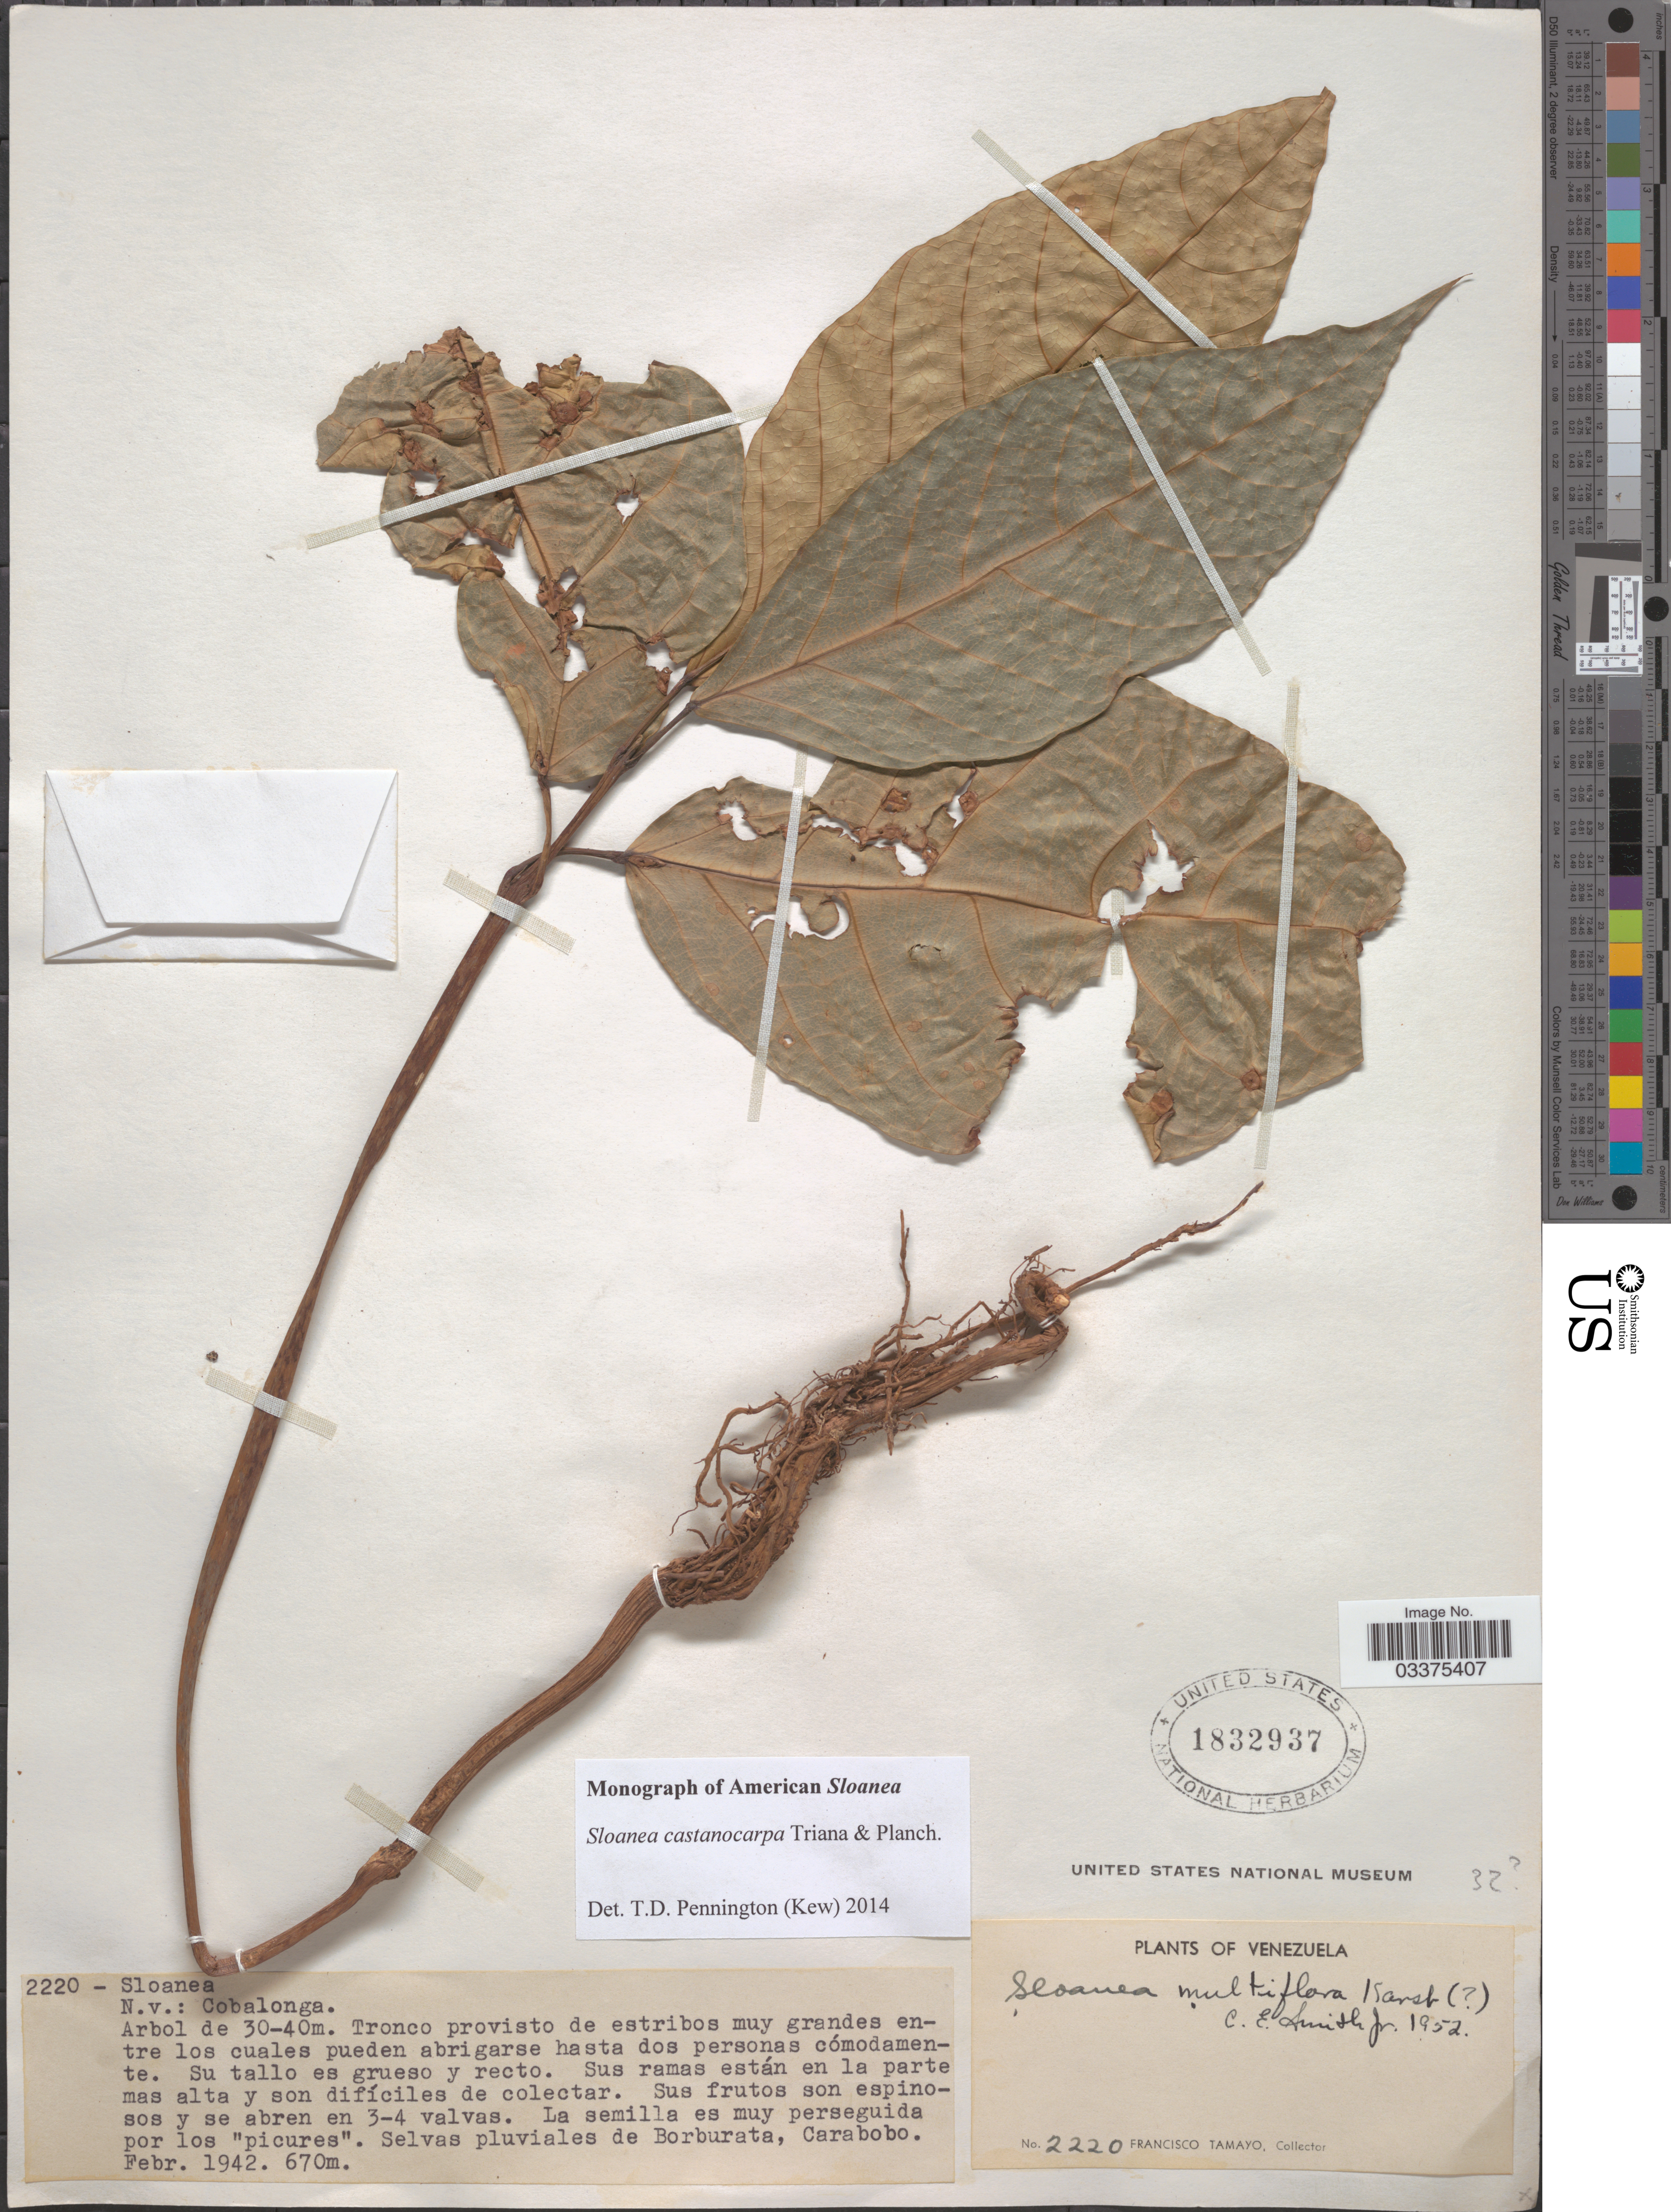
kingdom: Plantae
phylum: Tracheophyta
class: Magnoliopsida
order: Oxalidales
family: Elaeocarpaceae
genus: Sloanea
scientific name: Sloanea castanocarpa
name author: Triana & Planch.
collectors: F. Tamayo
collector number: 2220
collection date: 1942-02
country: Venezuela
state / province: Carabobo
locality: Selvas pluviales de Borburata.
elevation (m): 670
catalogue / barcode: US 1832937